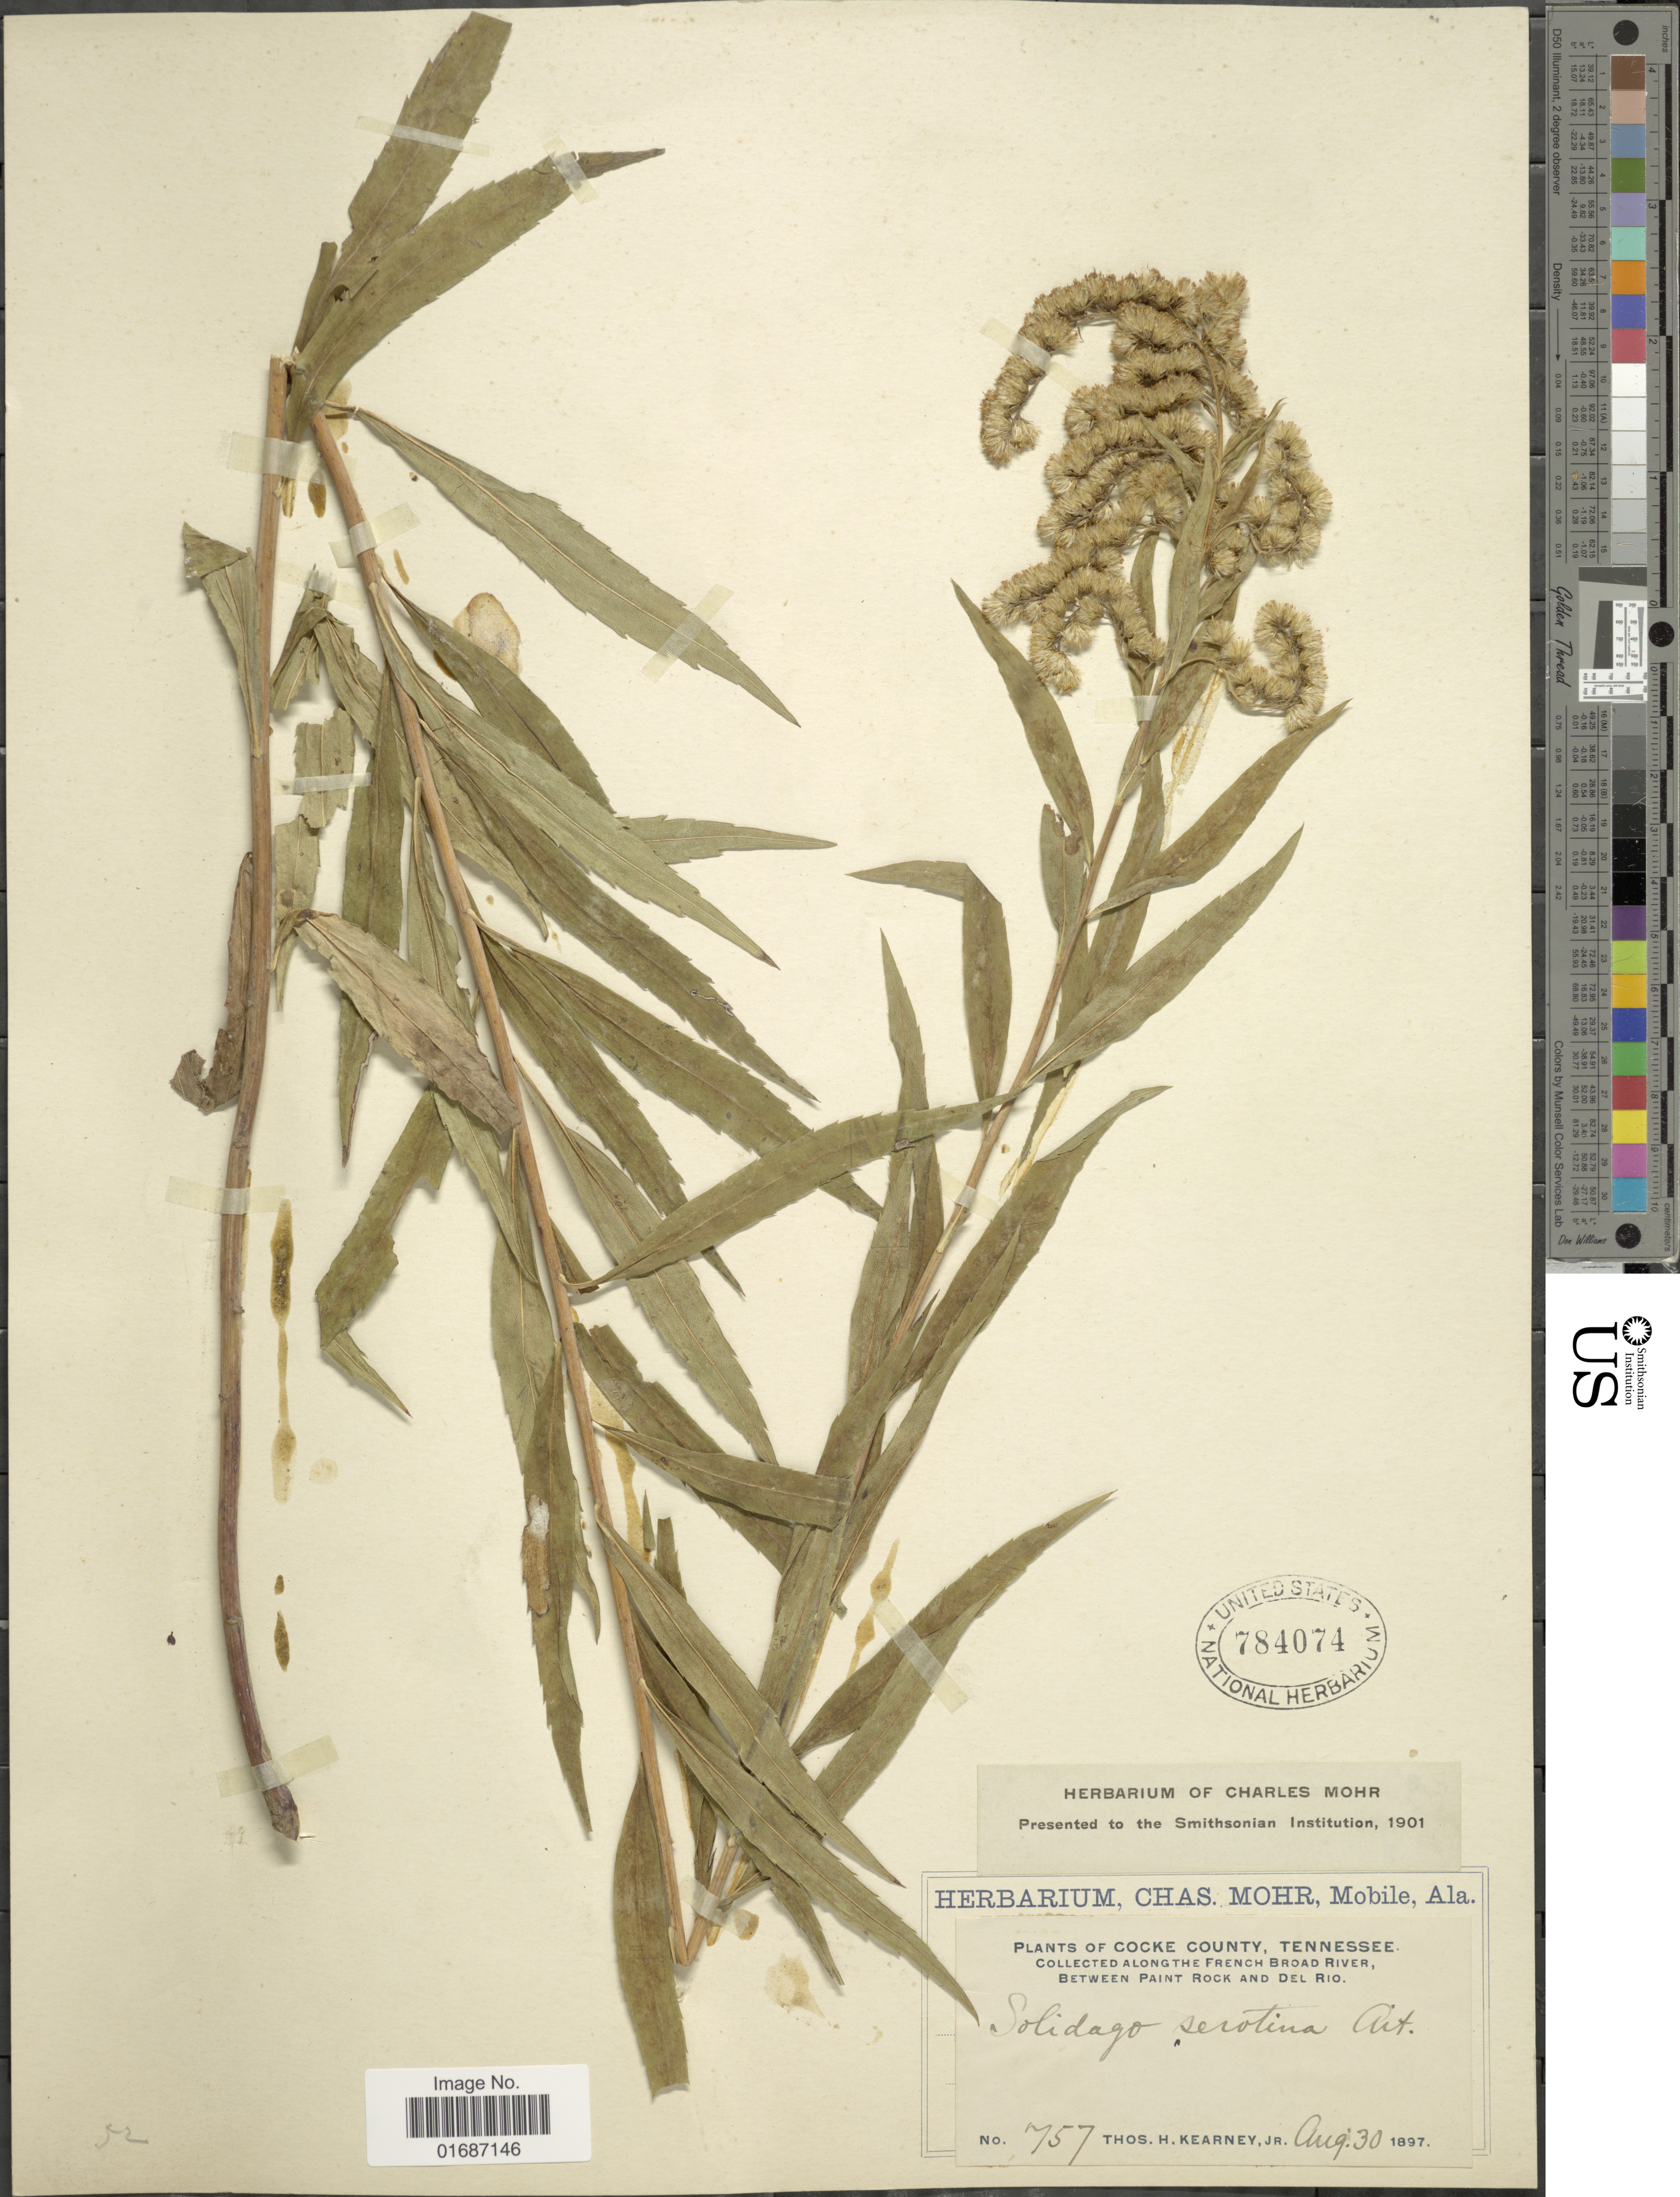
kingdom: Plantae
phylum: Tracheophyta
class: Magnoliopsida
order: Asterales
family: Asteraceae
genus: Solidago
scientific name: Solidago gigantea var. leiophylla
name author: Fernald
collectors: T. H. Kearney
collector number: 757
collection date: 1897-08-30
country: United States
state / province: Tennessee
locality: Cocke County, Along the French Broad River between Paint Rock and Del Rio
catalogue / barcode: US 784074